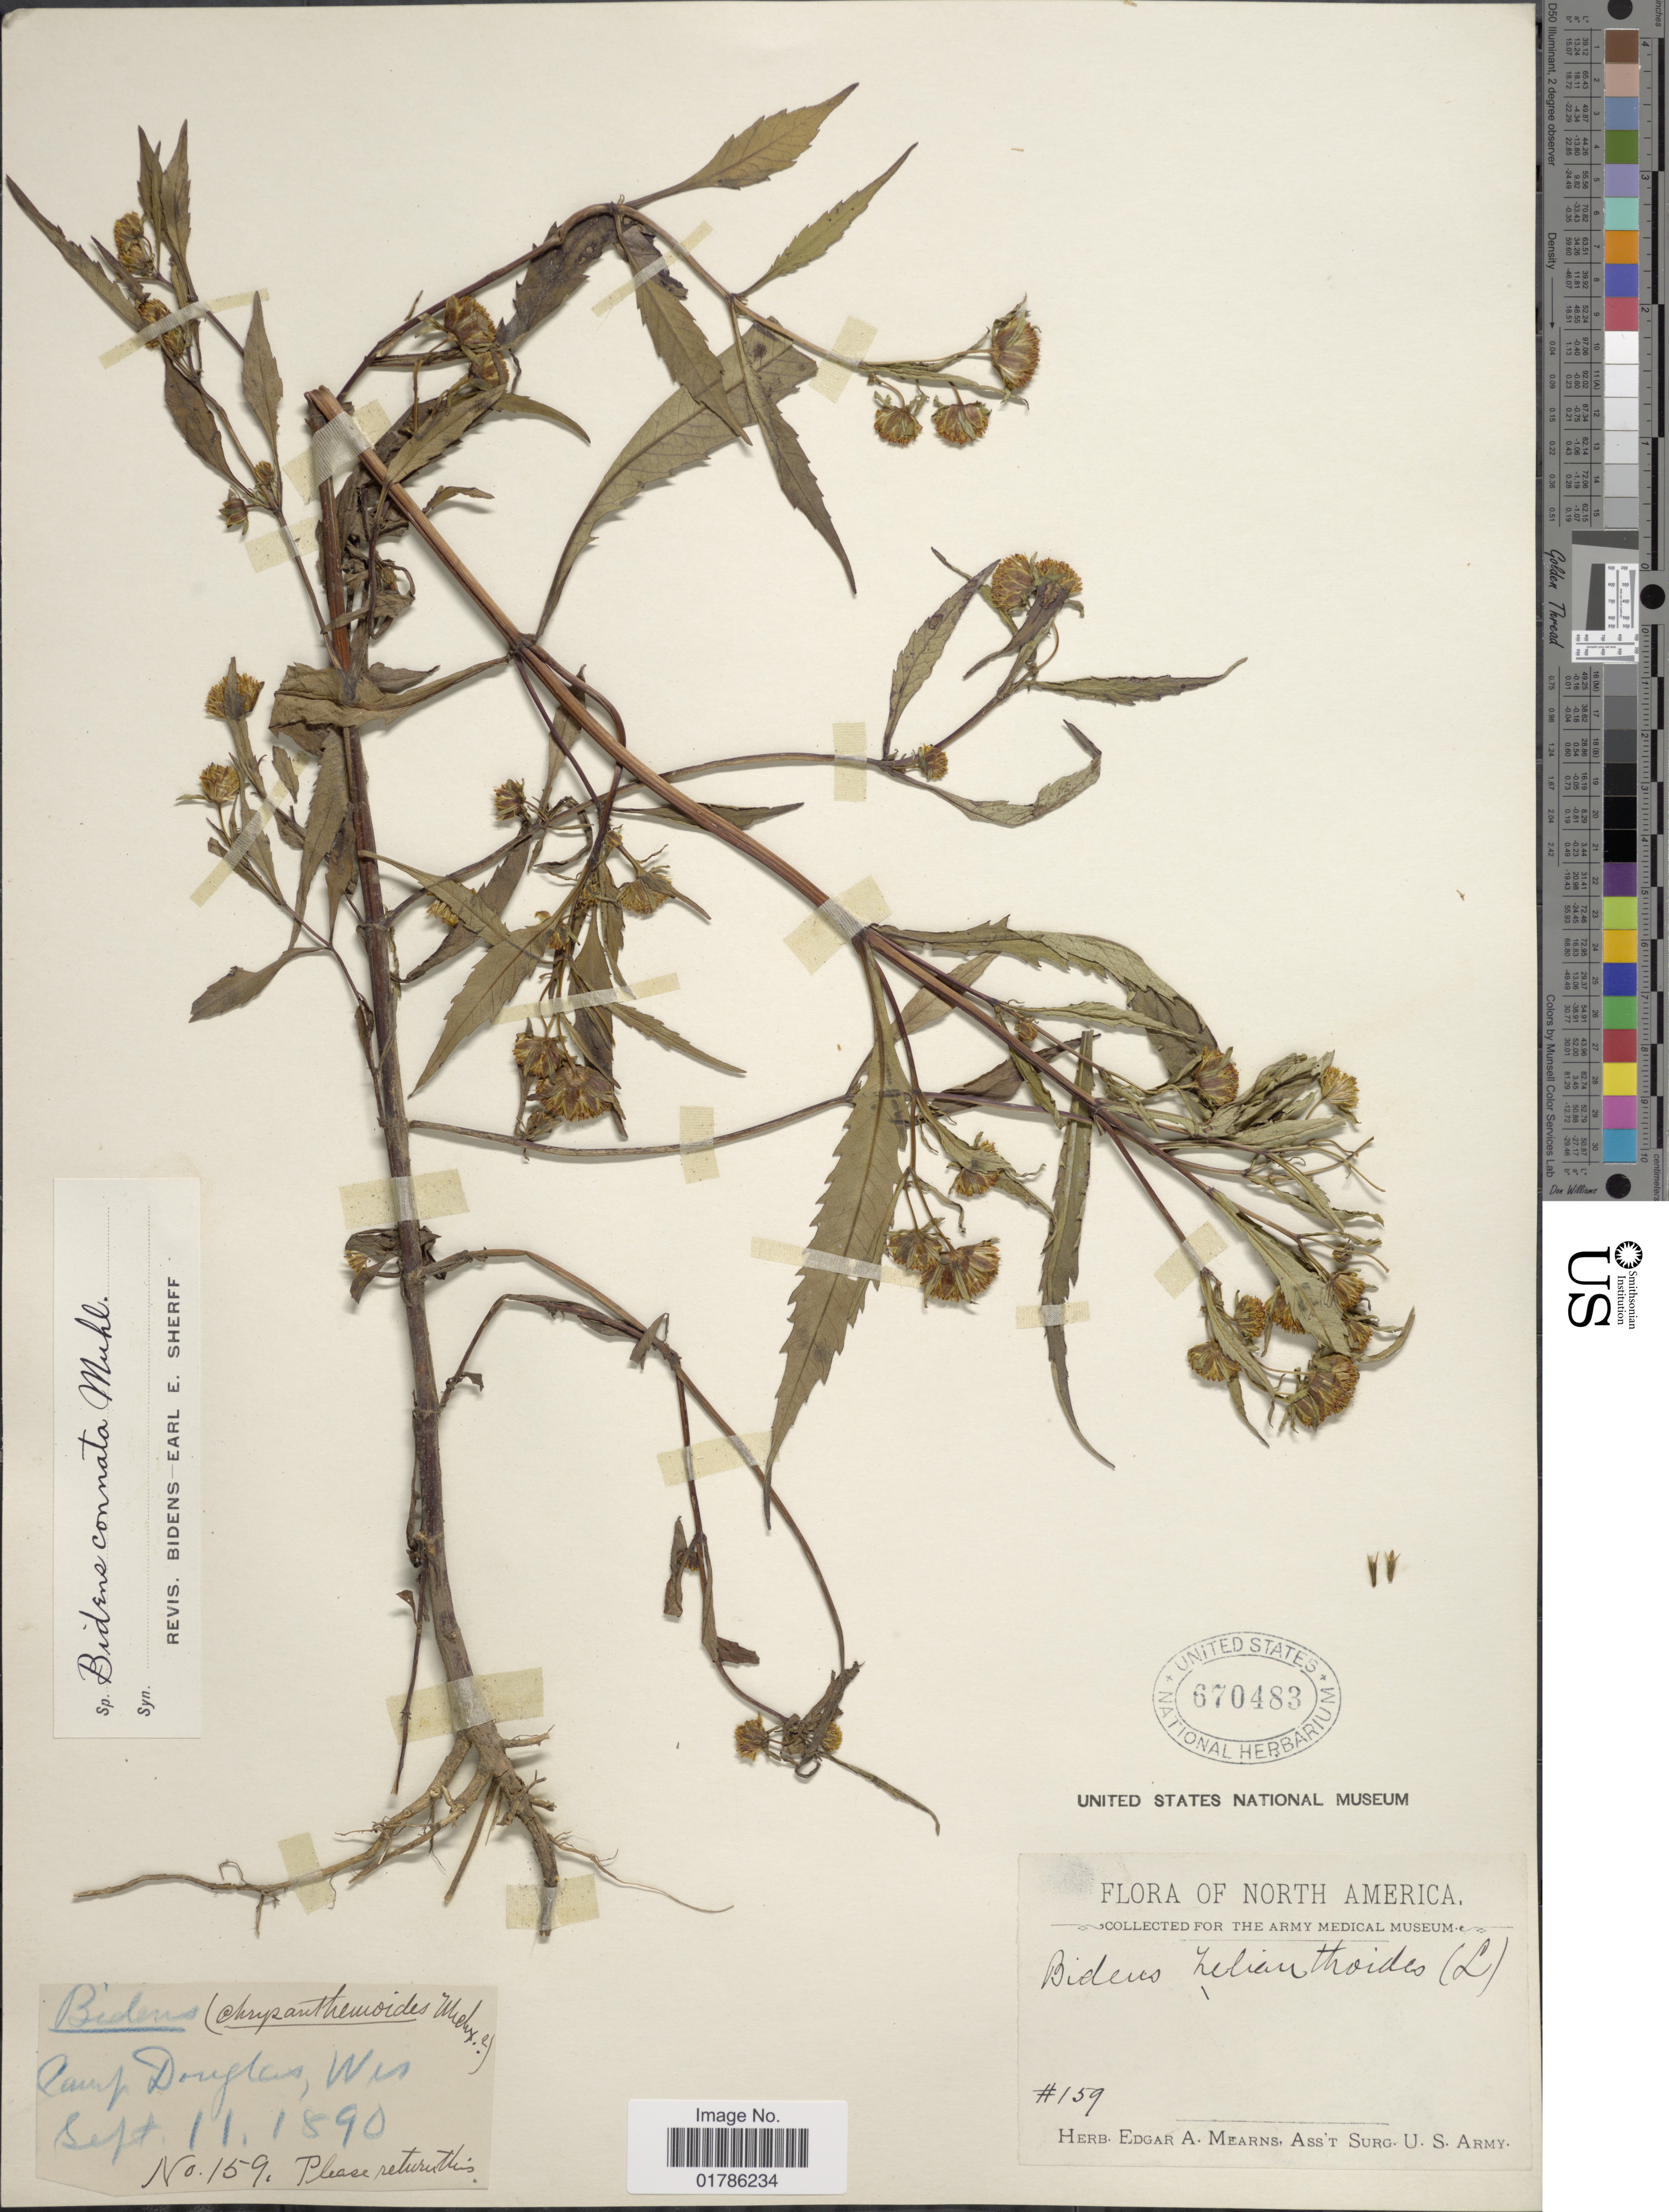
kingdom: Plantae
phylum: Tracheophyta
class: Magnoliopsida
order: Asterales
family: Asteraceae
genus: Bidens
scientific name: Bidens connata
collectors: ex herb. Edgar A. Mearns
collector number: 159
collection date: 1890-09-11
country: United States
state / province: Wisconsin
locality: Camp Douglas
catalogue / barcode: US 670483